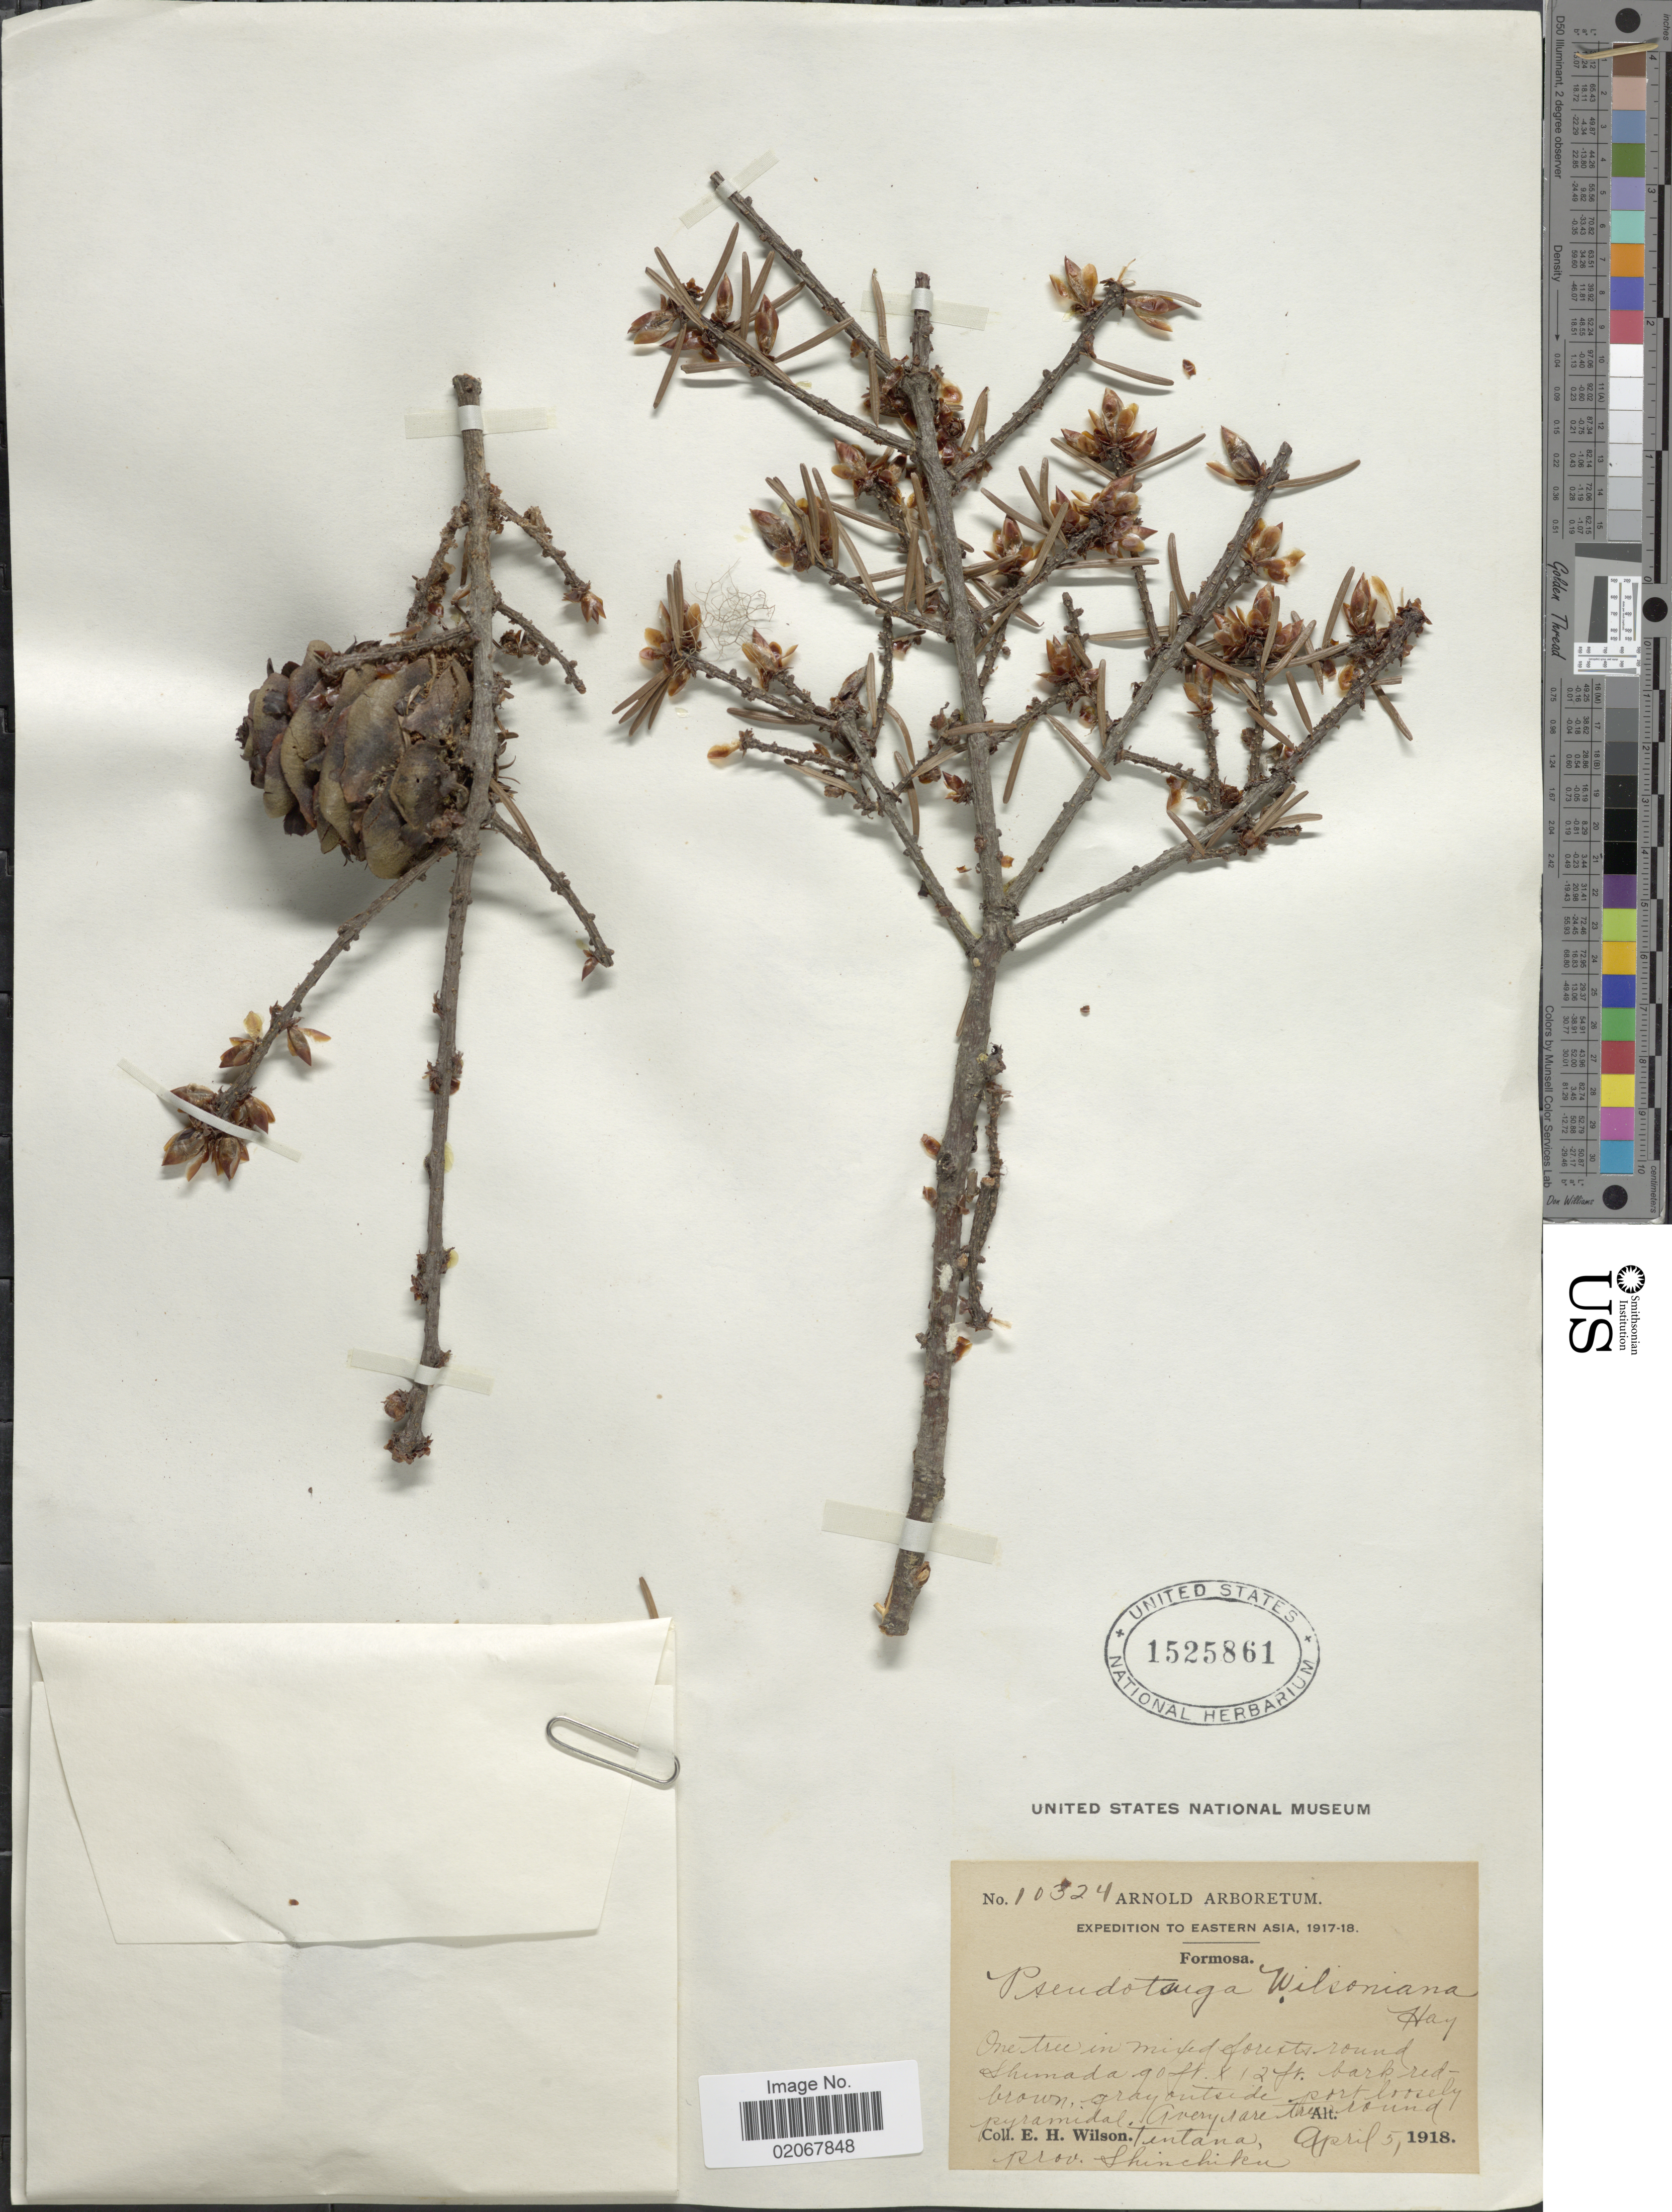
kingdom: Plantae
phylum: Tracheophyta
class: Pinopsida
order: Pinales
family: Pinaceae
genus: Pseudotsuga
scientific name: Pseudotsuga wilsoniana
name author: Hayata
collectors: E. Wilson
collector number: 10324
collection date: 1918-04-05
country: Taiwan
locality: Eastern Asia.Formosa. Tentana, prov. Shinchiku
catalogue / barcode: US 1525861